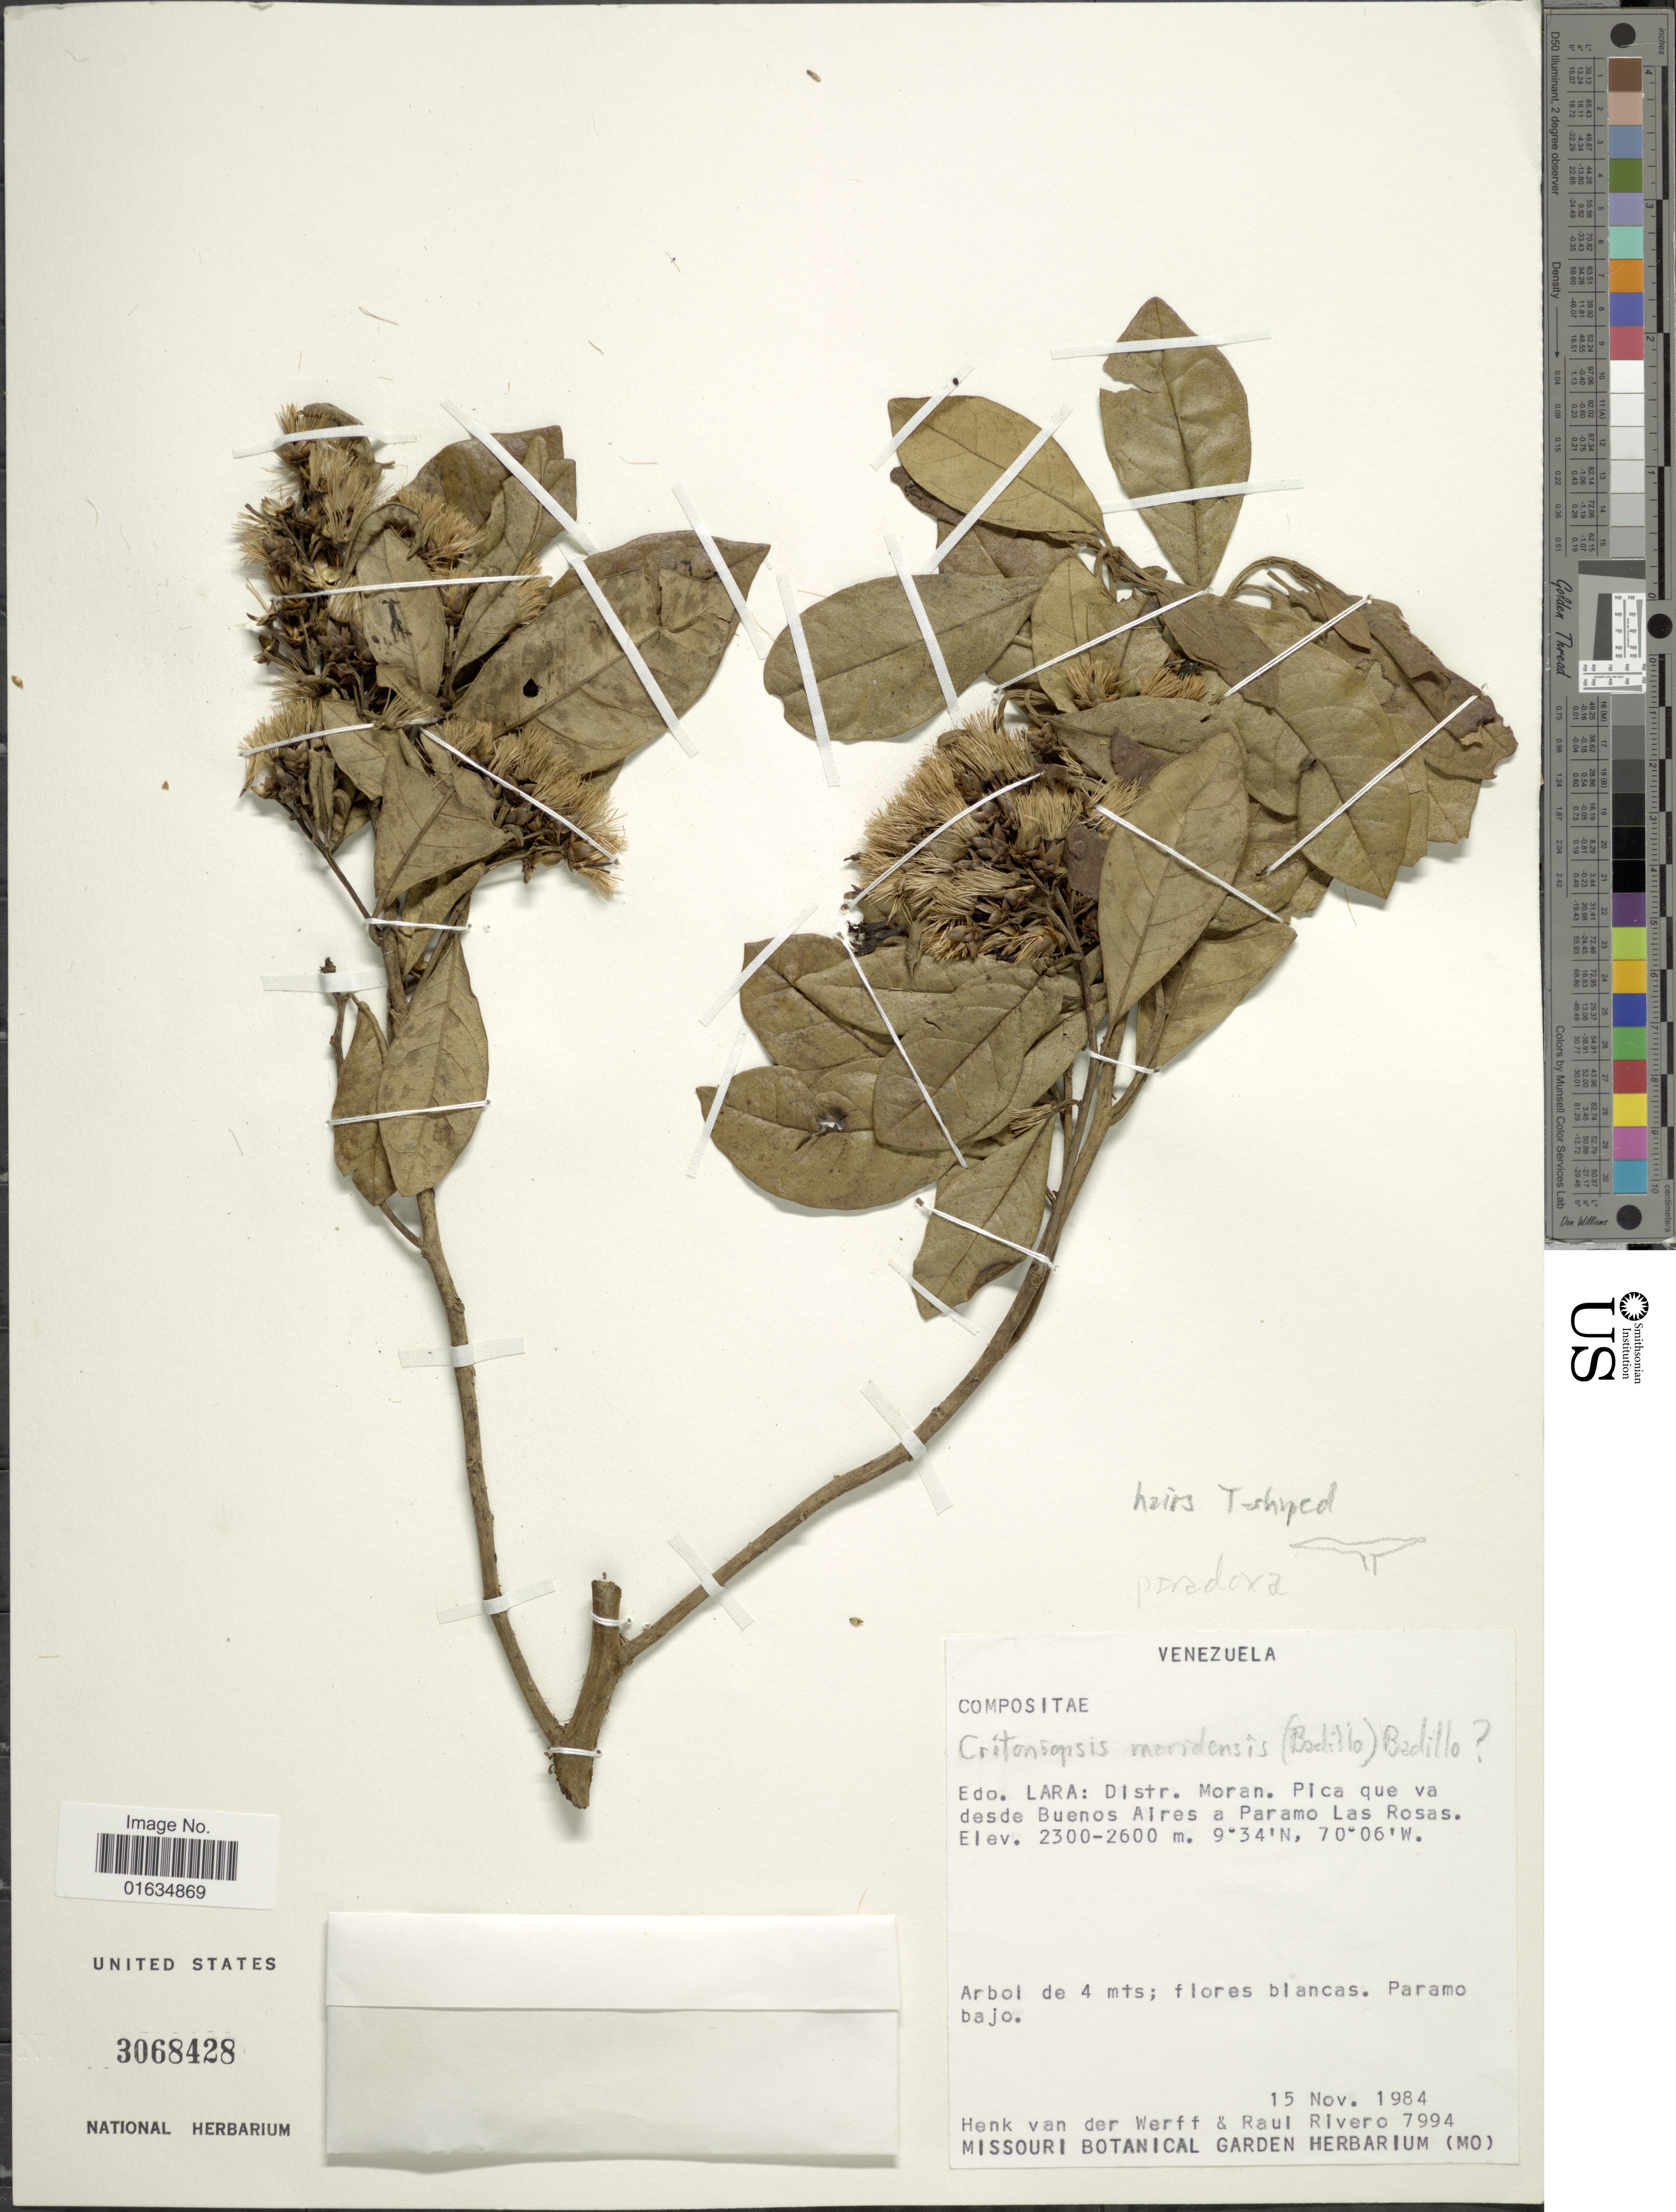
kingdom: Plantae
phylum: Tracheophyta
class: Magnoliopsida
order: Asterales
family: Asteraceae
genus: Critoniopsis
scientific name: Critoniopsis paradoxa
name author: (Sch. Bip.) V.M. Badillo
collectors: H. van der Werff & R. Rivero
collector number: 7994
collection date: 1984-11-15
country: Venezuela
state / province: Lara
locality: Edo. Lara, Distr. Moran, Pica que va desde Buenos Aires a Paramo Las Rosas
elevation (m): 2300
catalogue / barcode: US 3068428